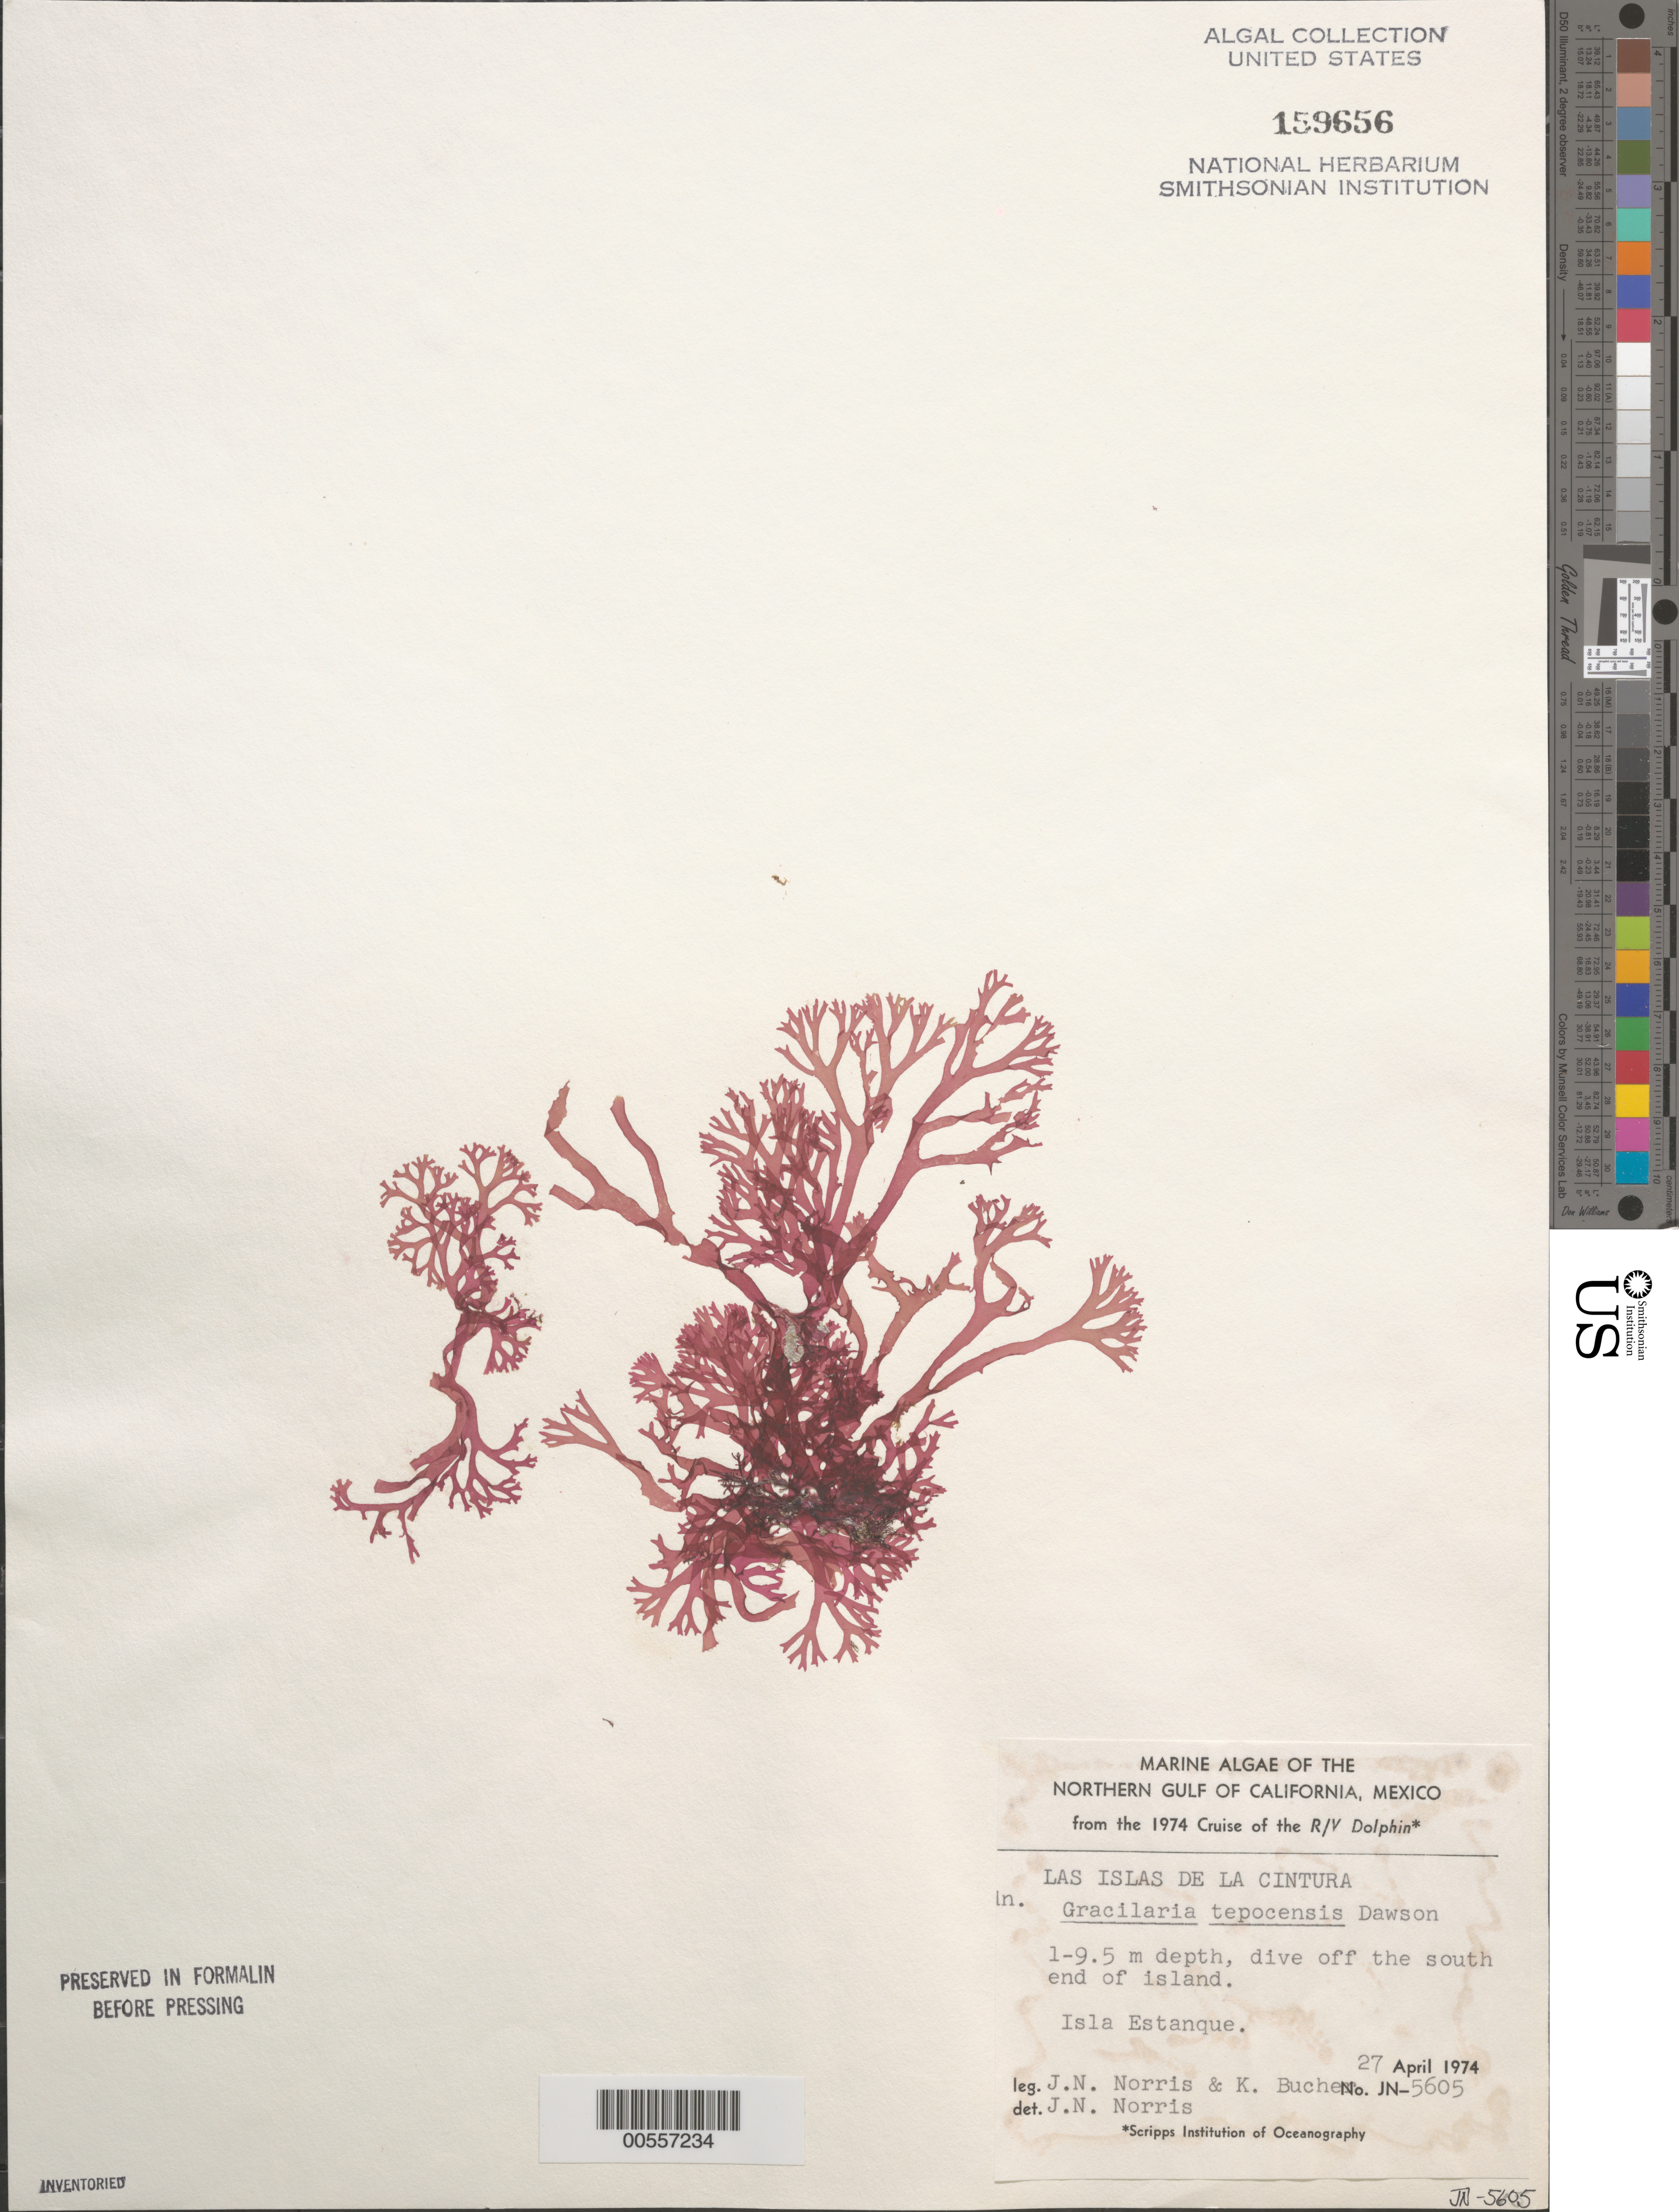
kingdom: Plantae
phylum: Rhodophyta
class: Florideophyceae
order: Gracilariales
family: Gracilariaceae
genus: Gracilaria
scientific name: Gracilaria tepocensis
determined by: Norris, James N.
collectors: J. N. Norris & K. E. Bucher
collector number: JN-5605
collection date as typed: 27 Apr 1974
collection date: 1974-04-27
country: Mexico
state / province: Baja California Norte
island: Isla Estanque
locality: Off Isla Angel de la Guarda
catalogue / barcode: US 159656